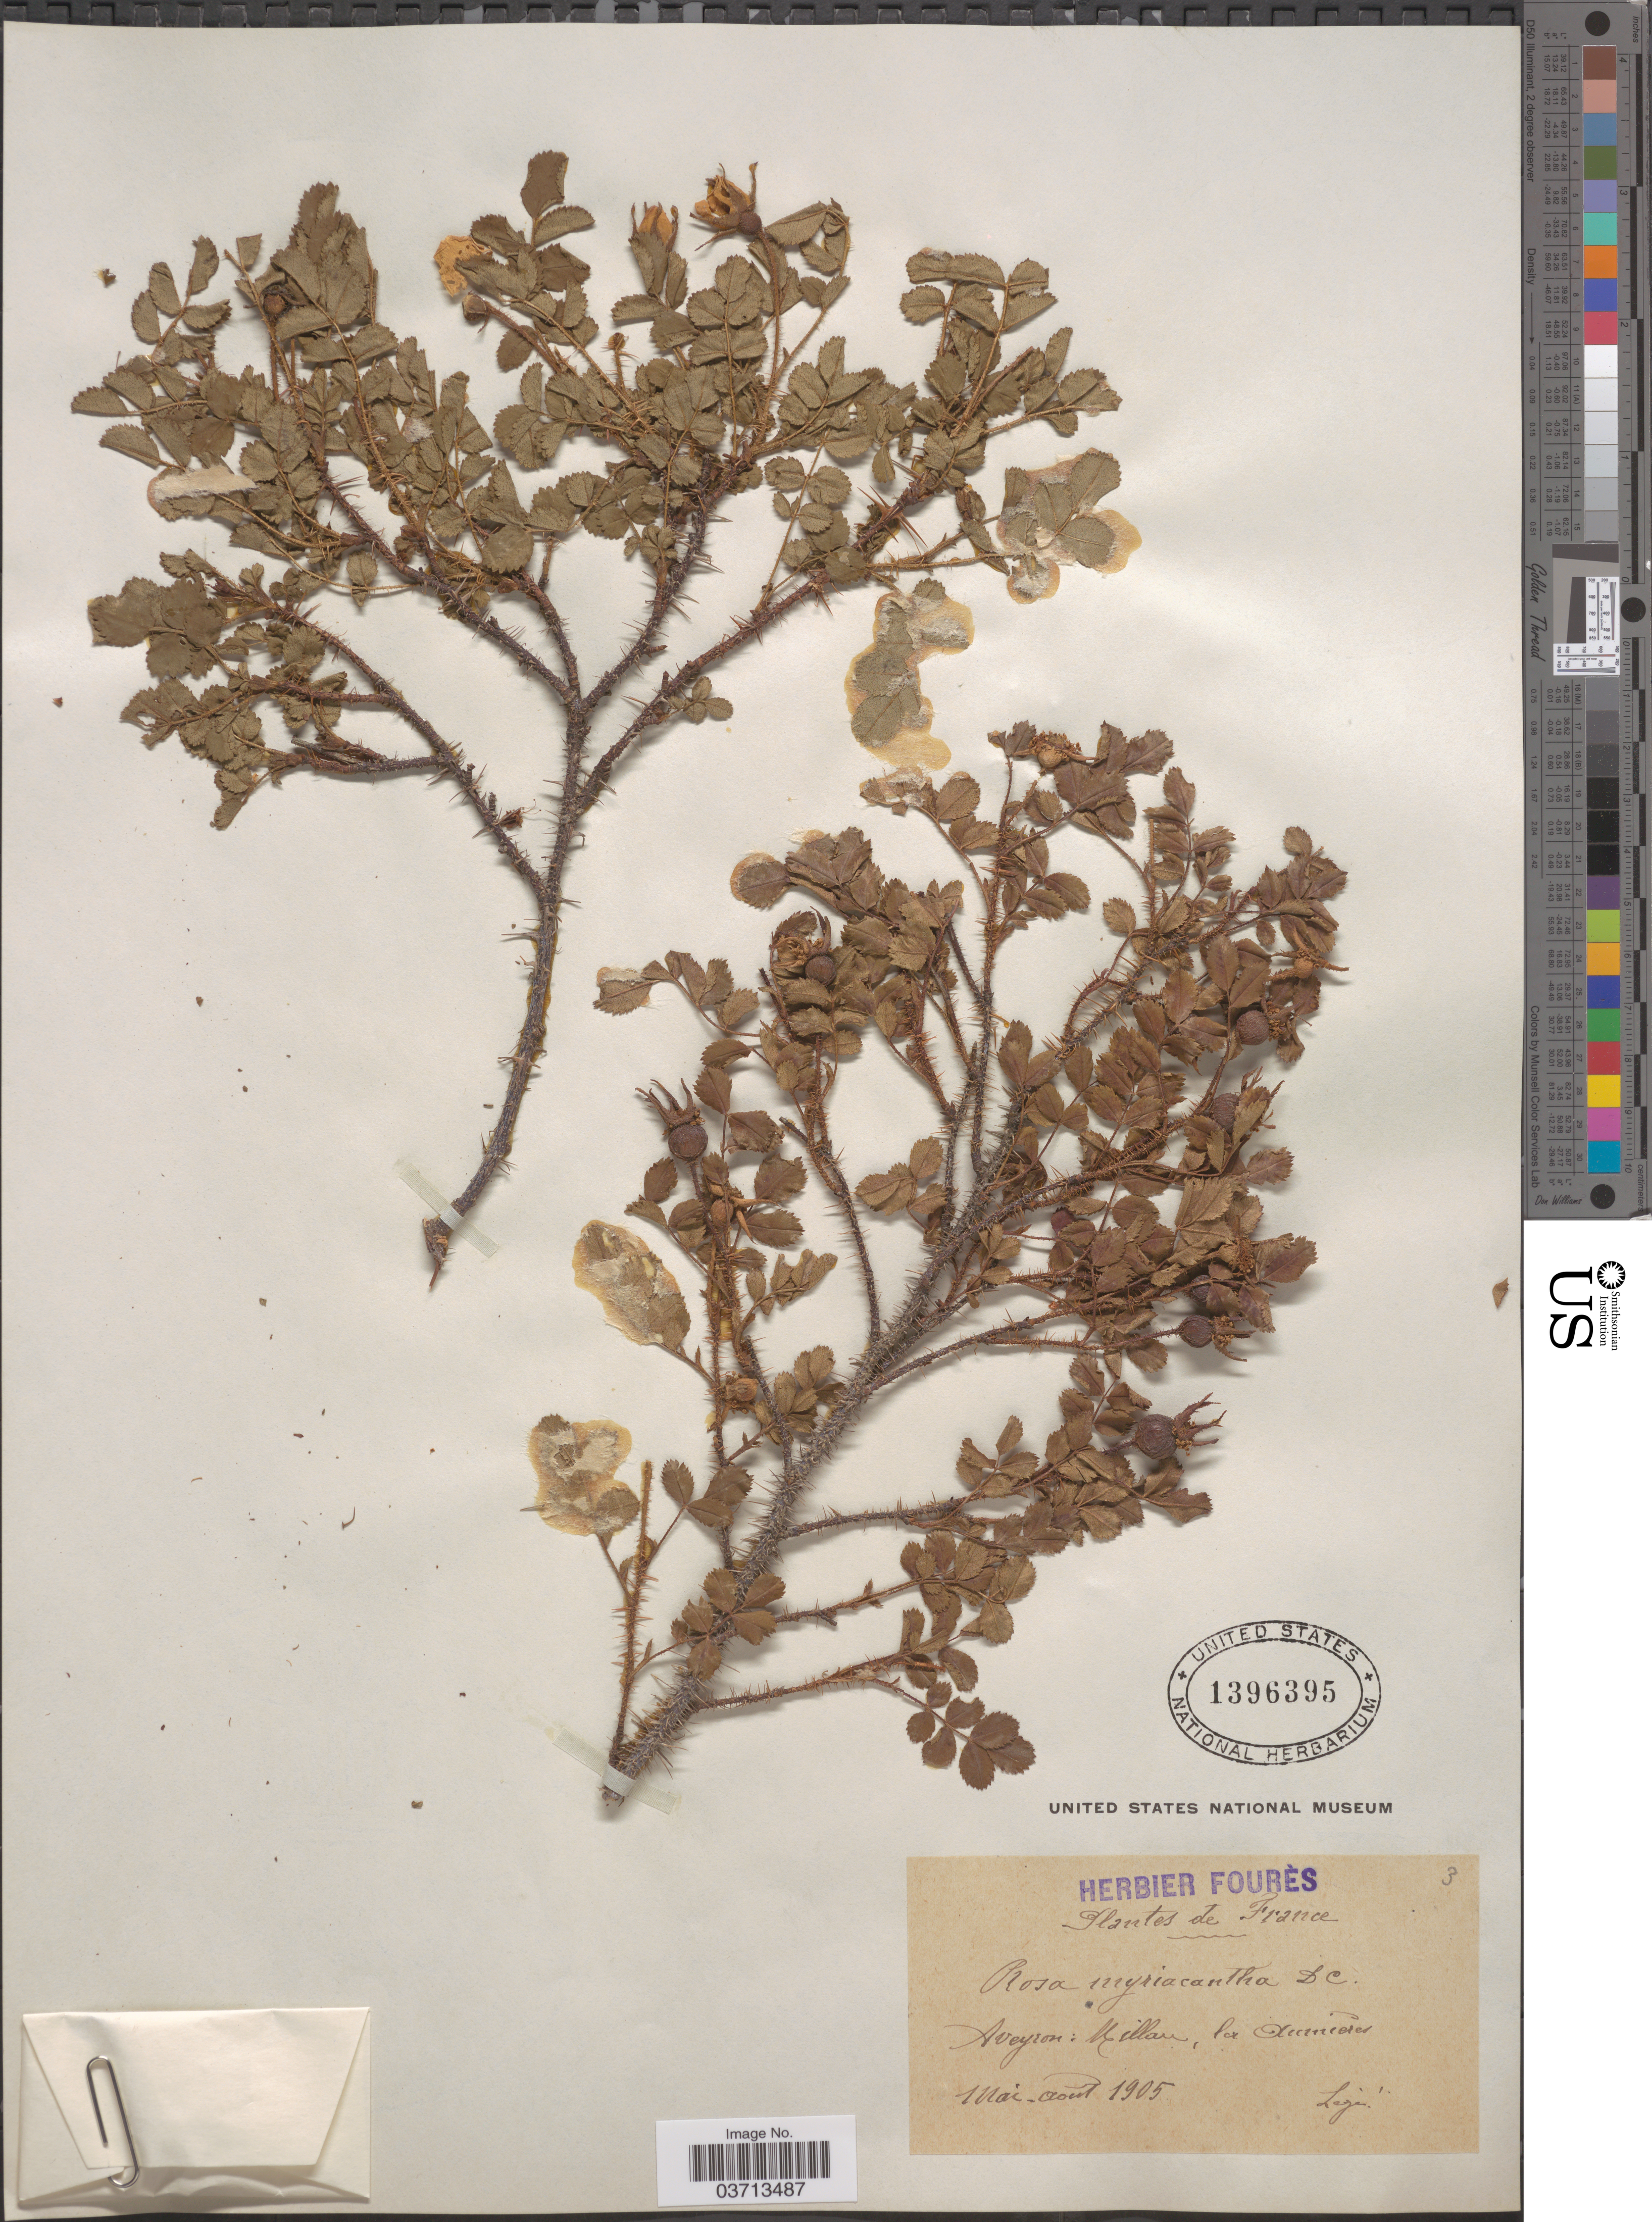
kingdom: Plantae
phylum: Tracheophyta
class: Magnoliopsida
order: Rosales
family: Rosaceae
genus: Rosa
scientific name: Rosa myriacantha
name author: DC.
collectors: ex herb. Foures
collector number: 3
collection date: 1905-05/1905-08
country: France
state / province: Occitanie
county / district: Aveyron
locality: Aveyron: Millan, la [illegible text].[interpreted]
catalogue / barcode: US 1396395